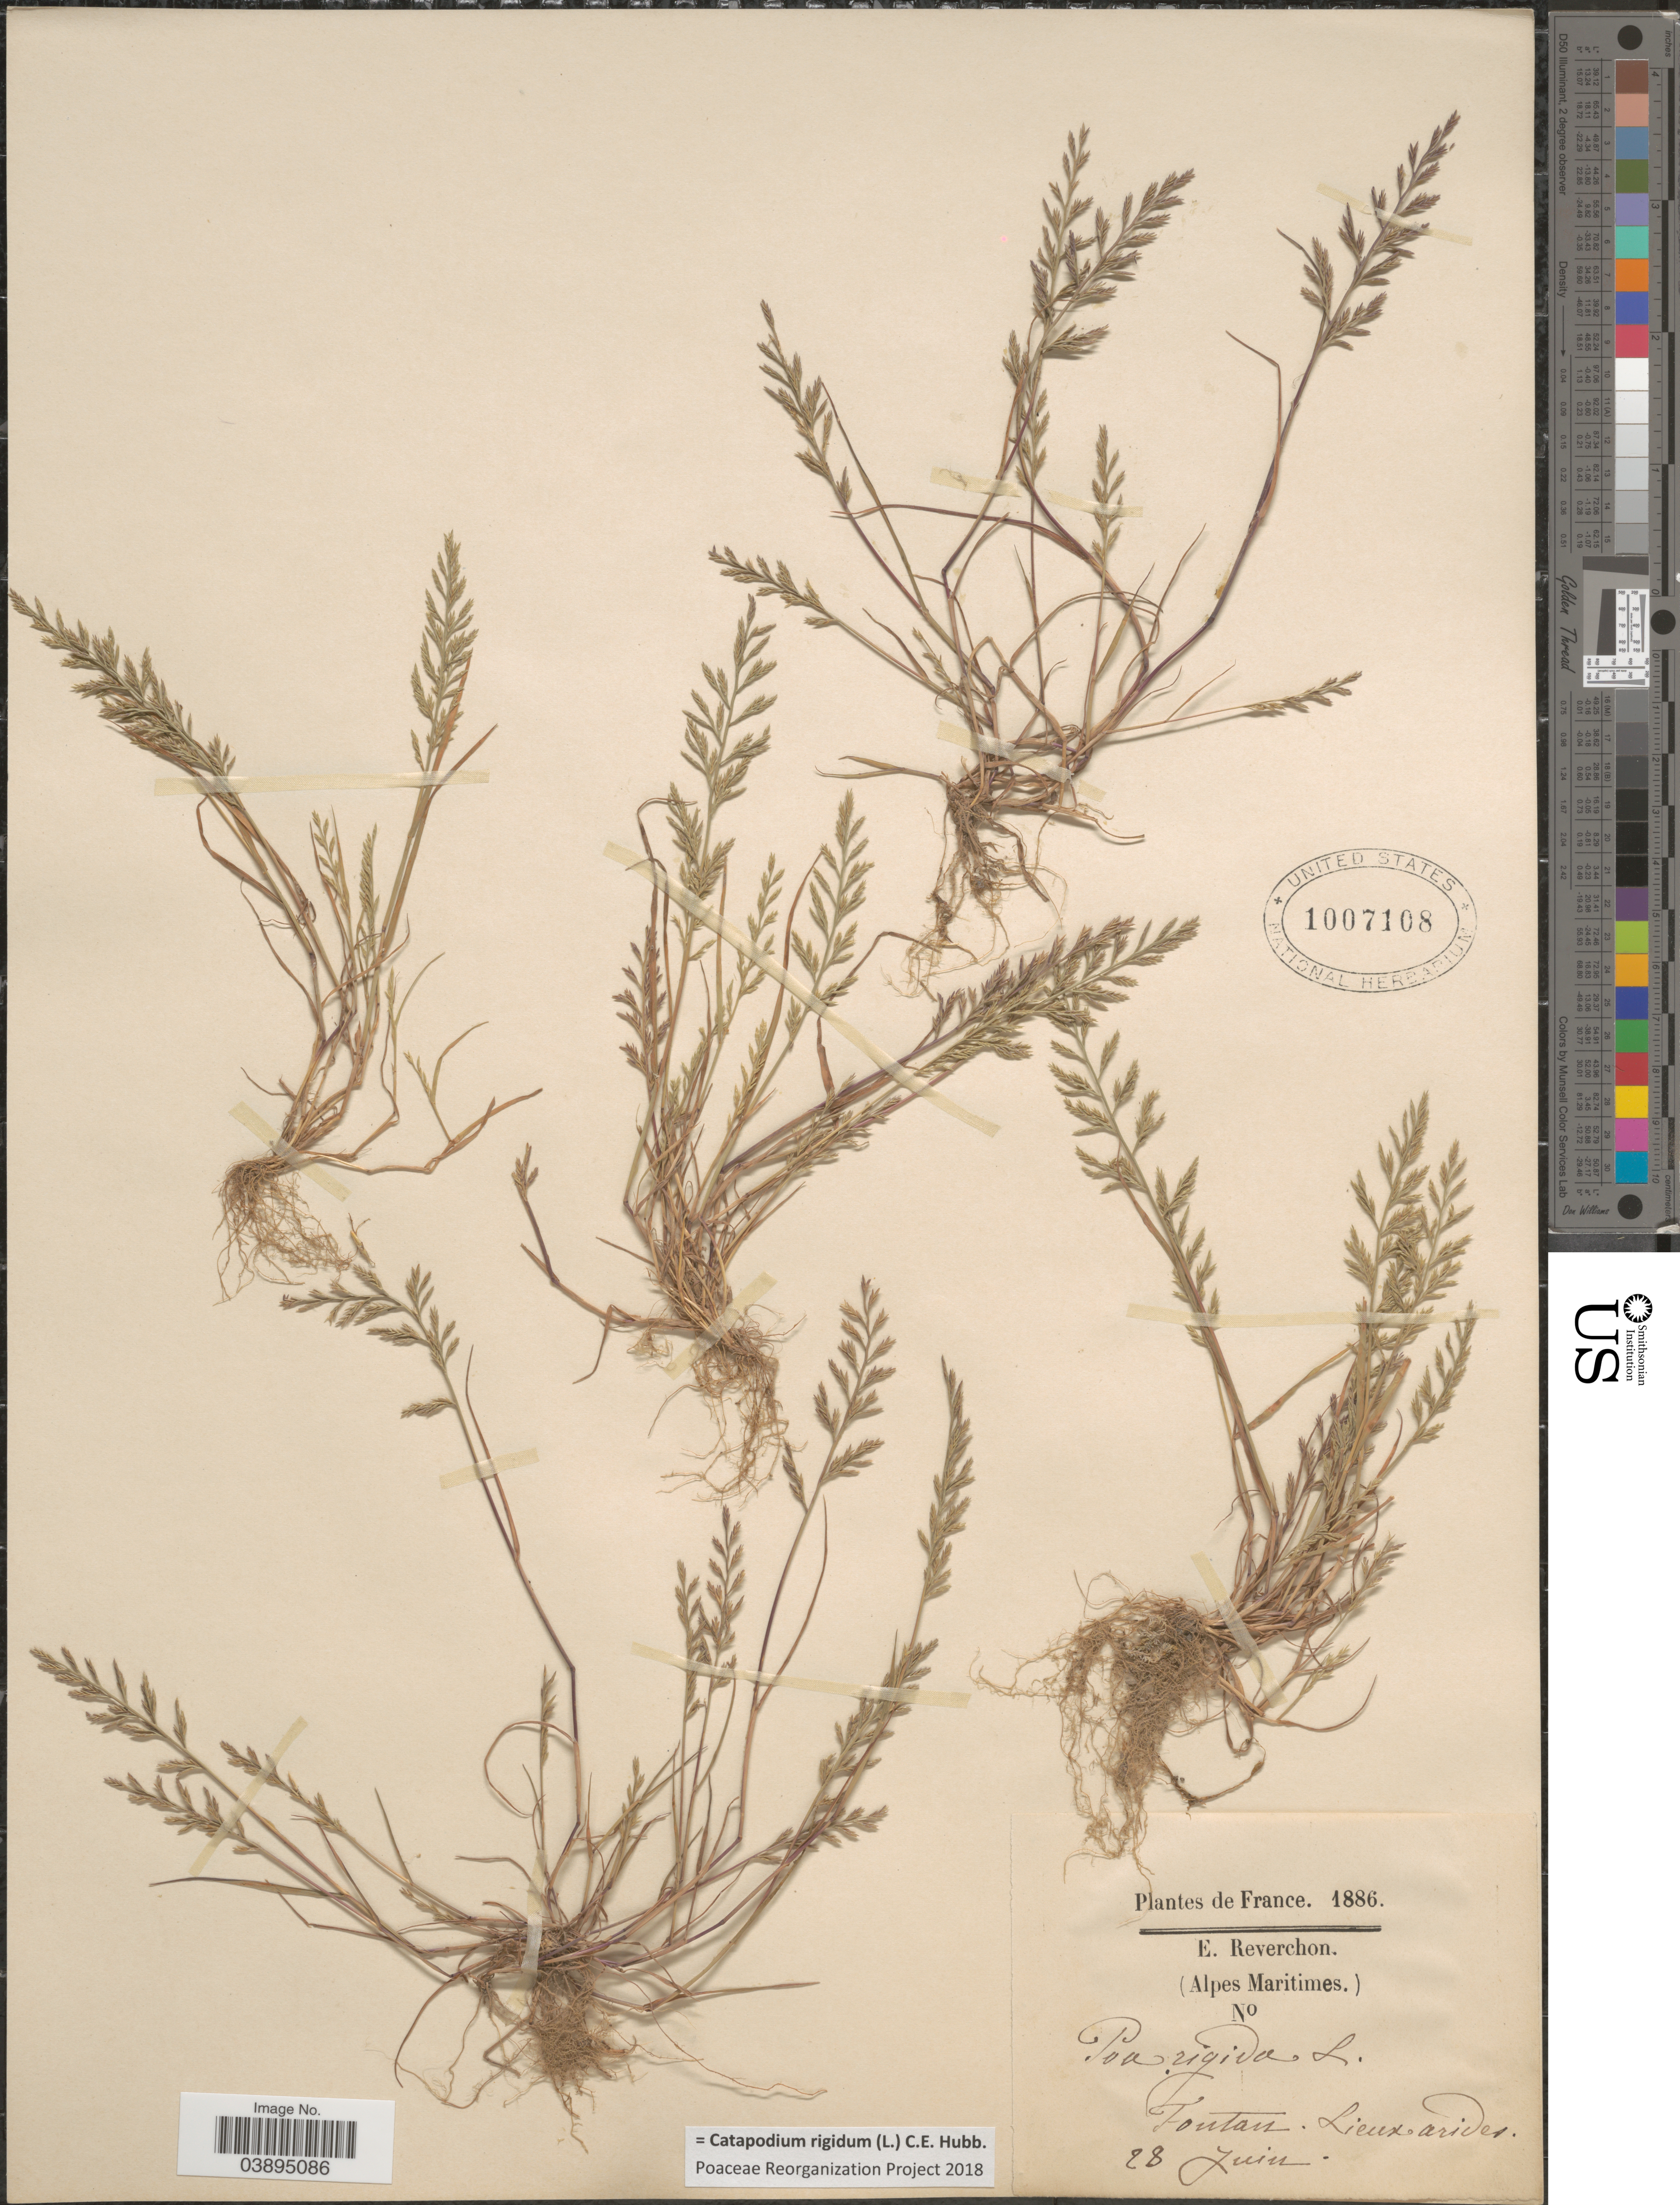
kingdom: Plantae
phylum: Tracheophyta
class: Liliopsida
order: Poales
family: Poaceae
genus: Catapodium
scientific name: Catapodium rigidum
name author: (L.) C.E. Hubb.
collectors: E. Reverchon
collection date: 1886-06-28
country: France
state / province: Provence-Alpes-Côte d'Azur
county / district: Alpes-Maritimes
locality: (Alpes Maritimes.) Fontan. Lieux arides.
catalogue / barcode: US 1007108